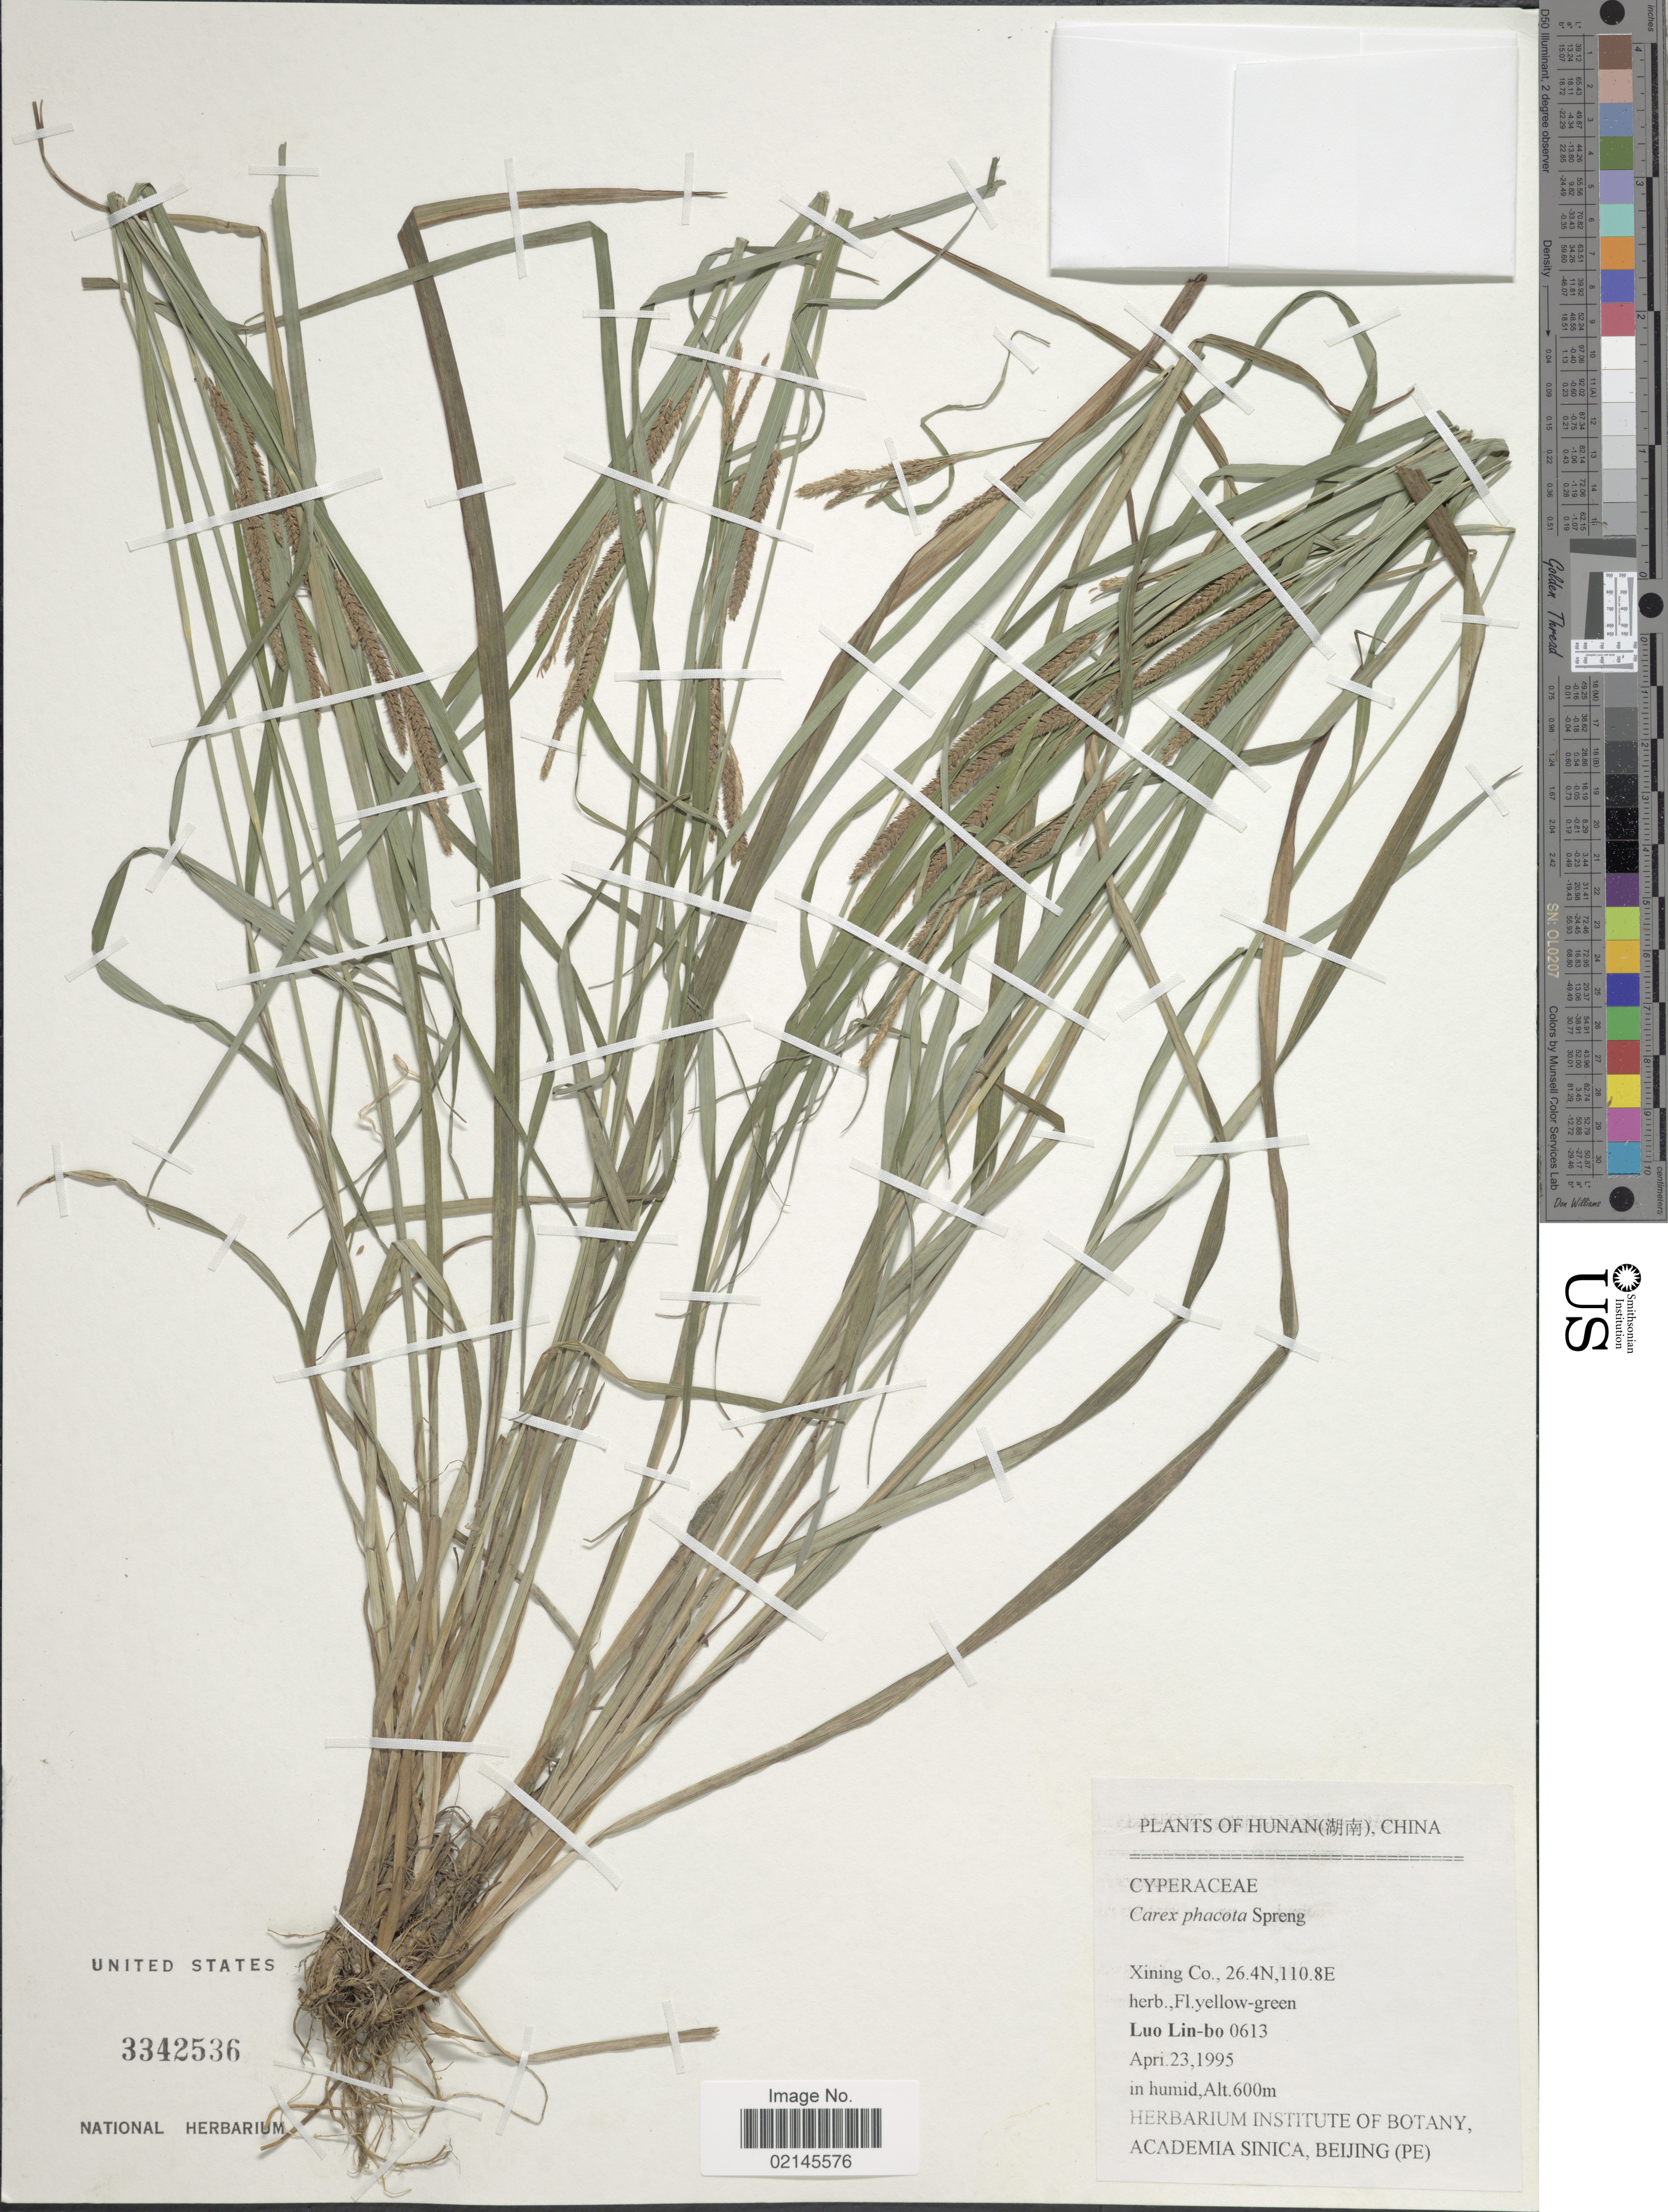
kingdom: Plantae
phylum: Tracheophyta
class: Liliopsida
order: Poales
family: Cyperaceae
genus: Carex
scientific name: Carex phacota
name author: Spreng.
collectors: L. Lin-bo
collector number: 0613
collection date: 1995-04-23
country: China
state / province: Hunan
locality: Xining Co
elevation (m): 600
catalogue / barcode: US 3342536